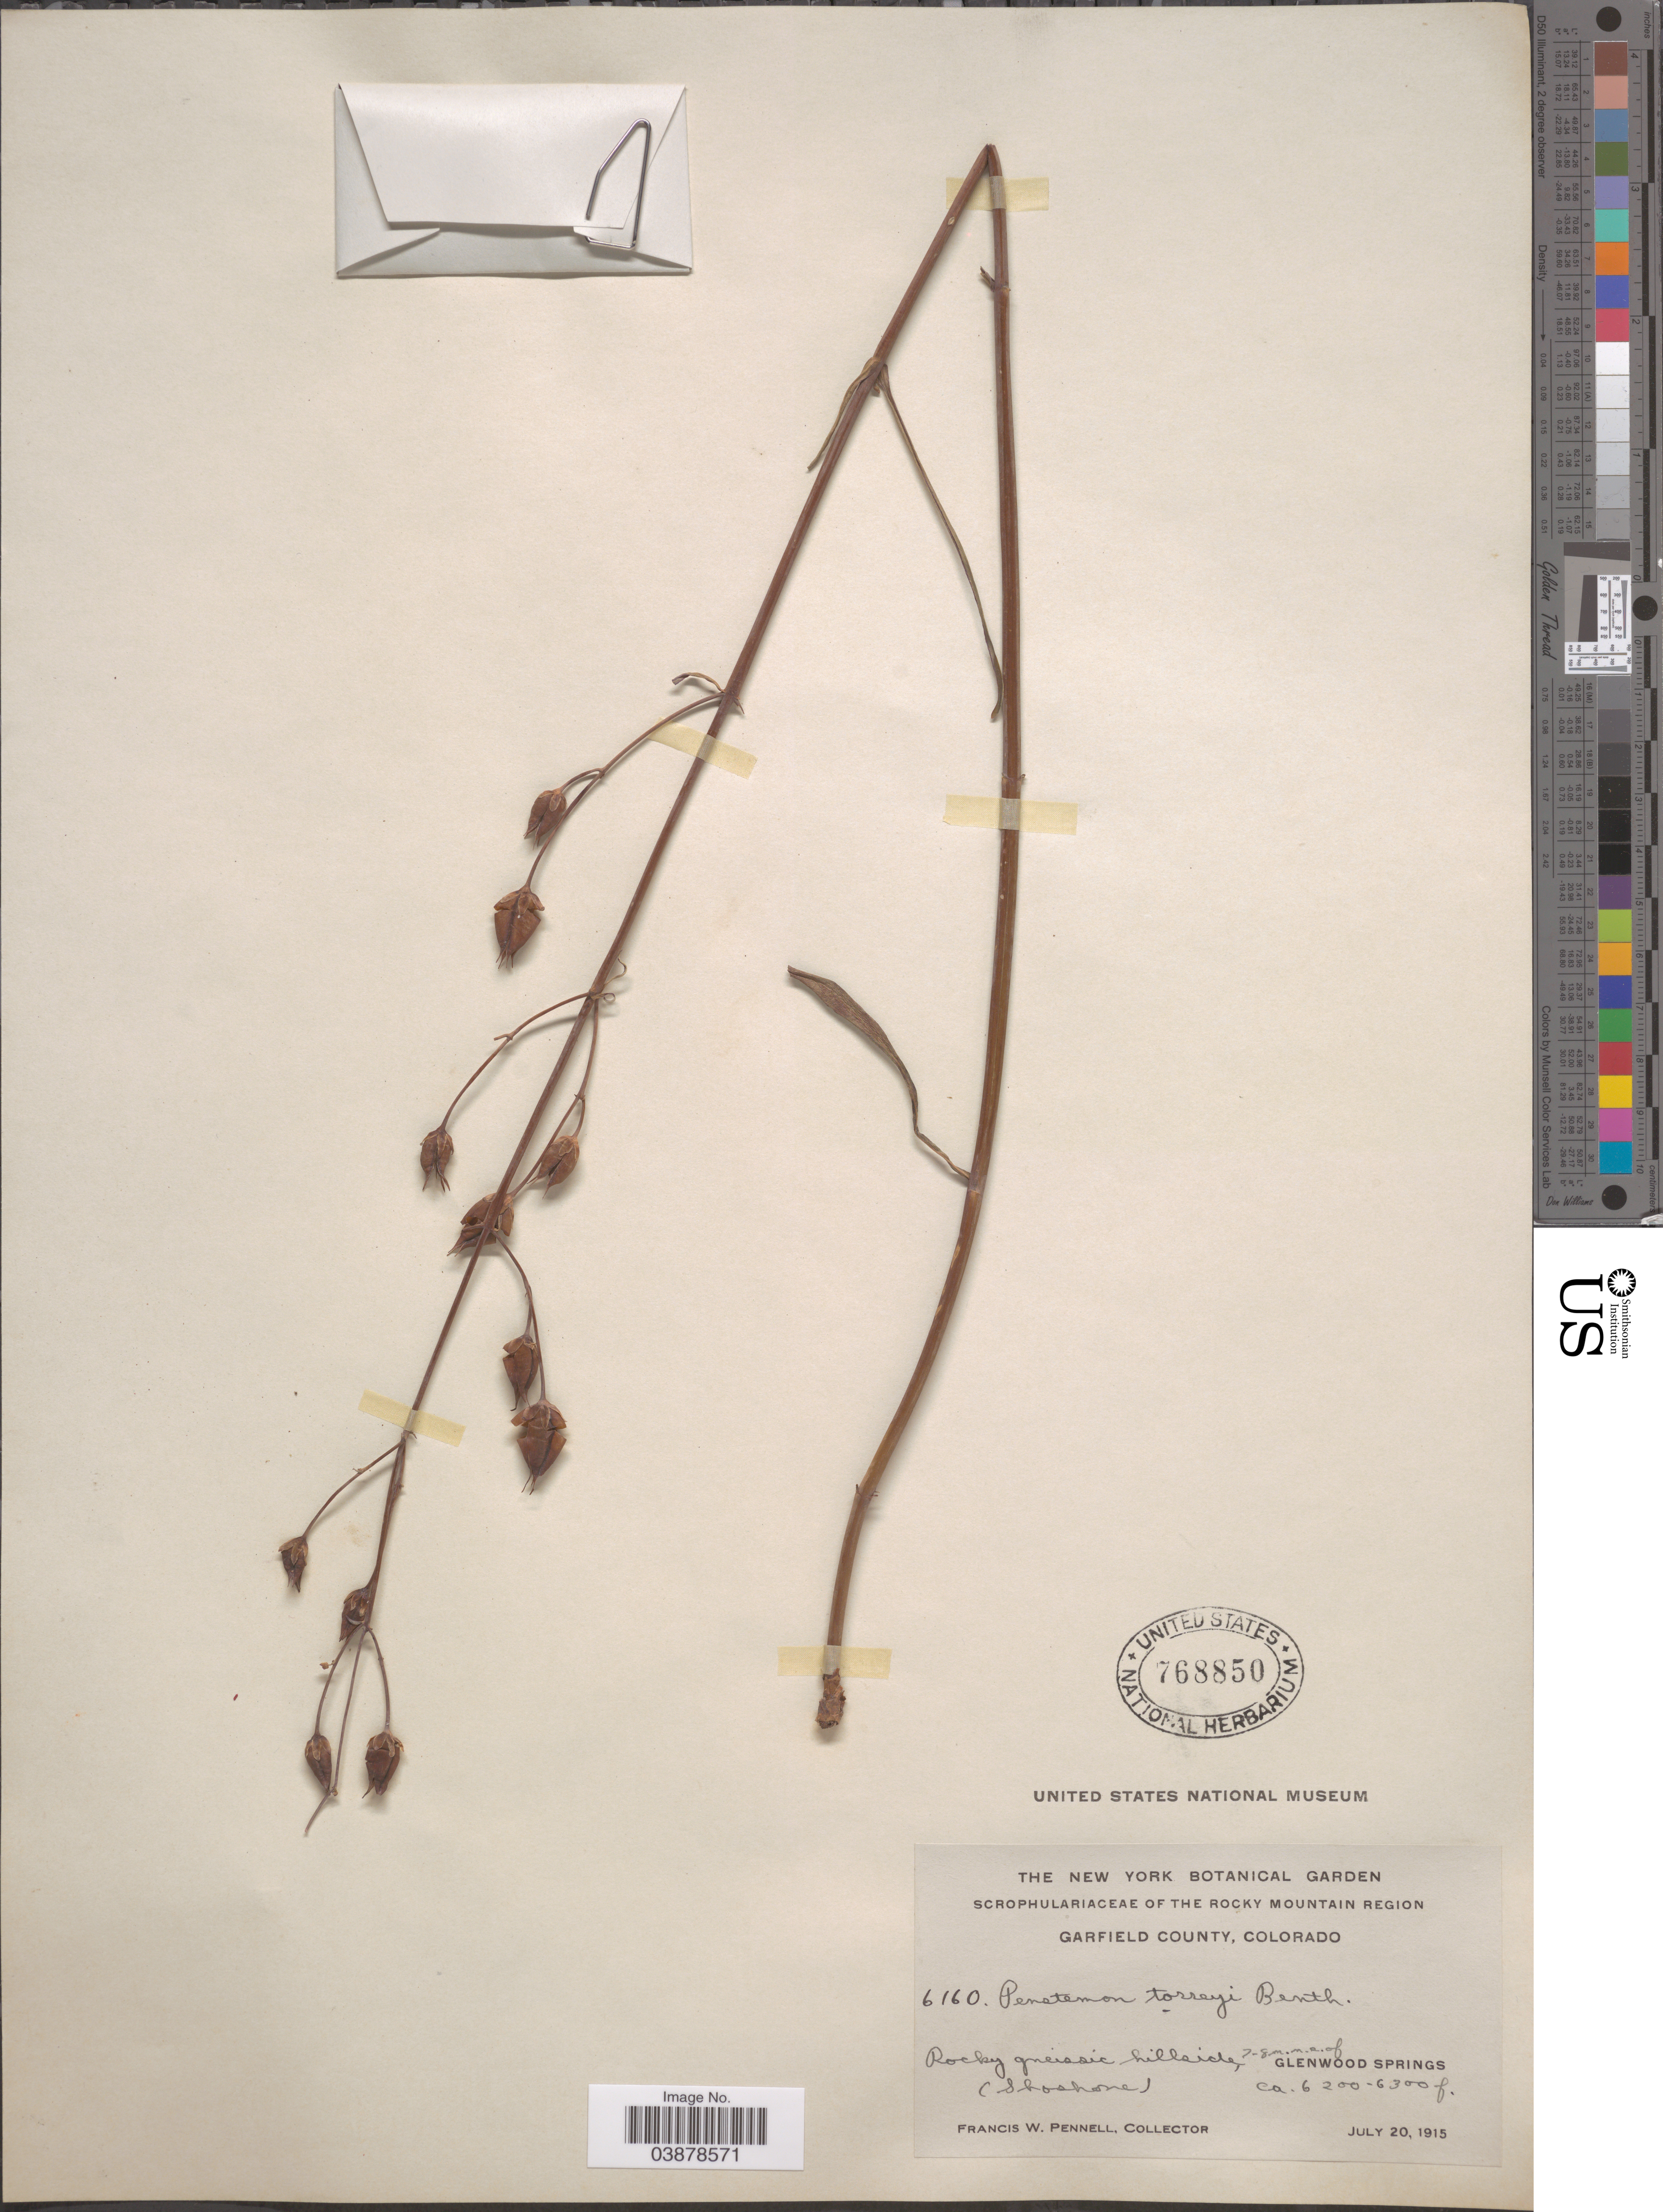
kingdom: Plantae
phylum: Tracheophyta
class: Magnoliopsida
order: Lamiales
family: Plantaginaceae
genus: Penstemon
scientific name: Penstemon torreyi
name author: Benth.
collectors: F. W. Pennell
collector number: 6160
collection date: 1915-07-20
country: United States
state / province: Colorado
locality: The Rocky Mountain Region. Garfield County. Rocky gneissic hillside, 7-8 m. n.e. of Glenwood Springs. (Shoshone).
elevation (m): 1890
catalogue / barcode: US 768850